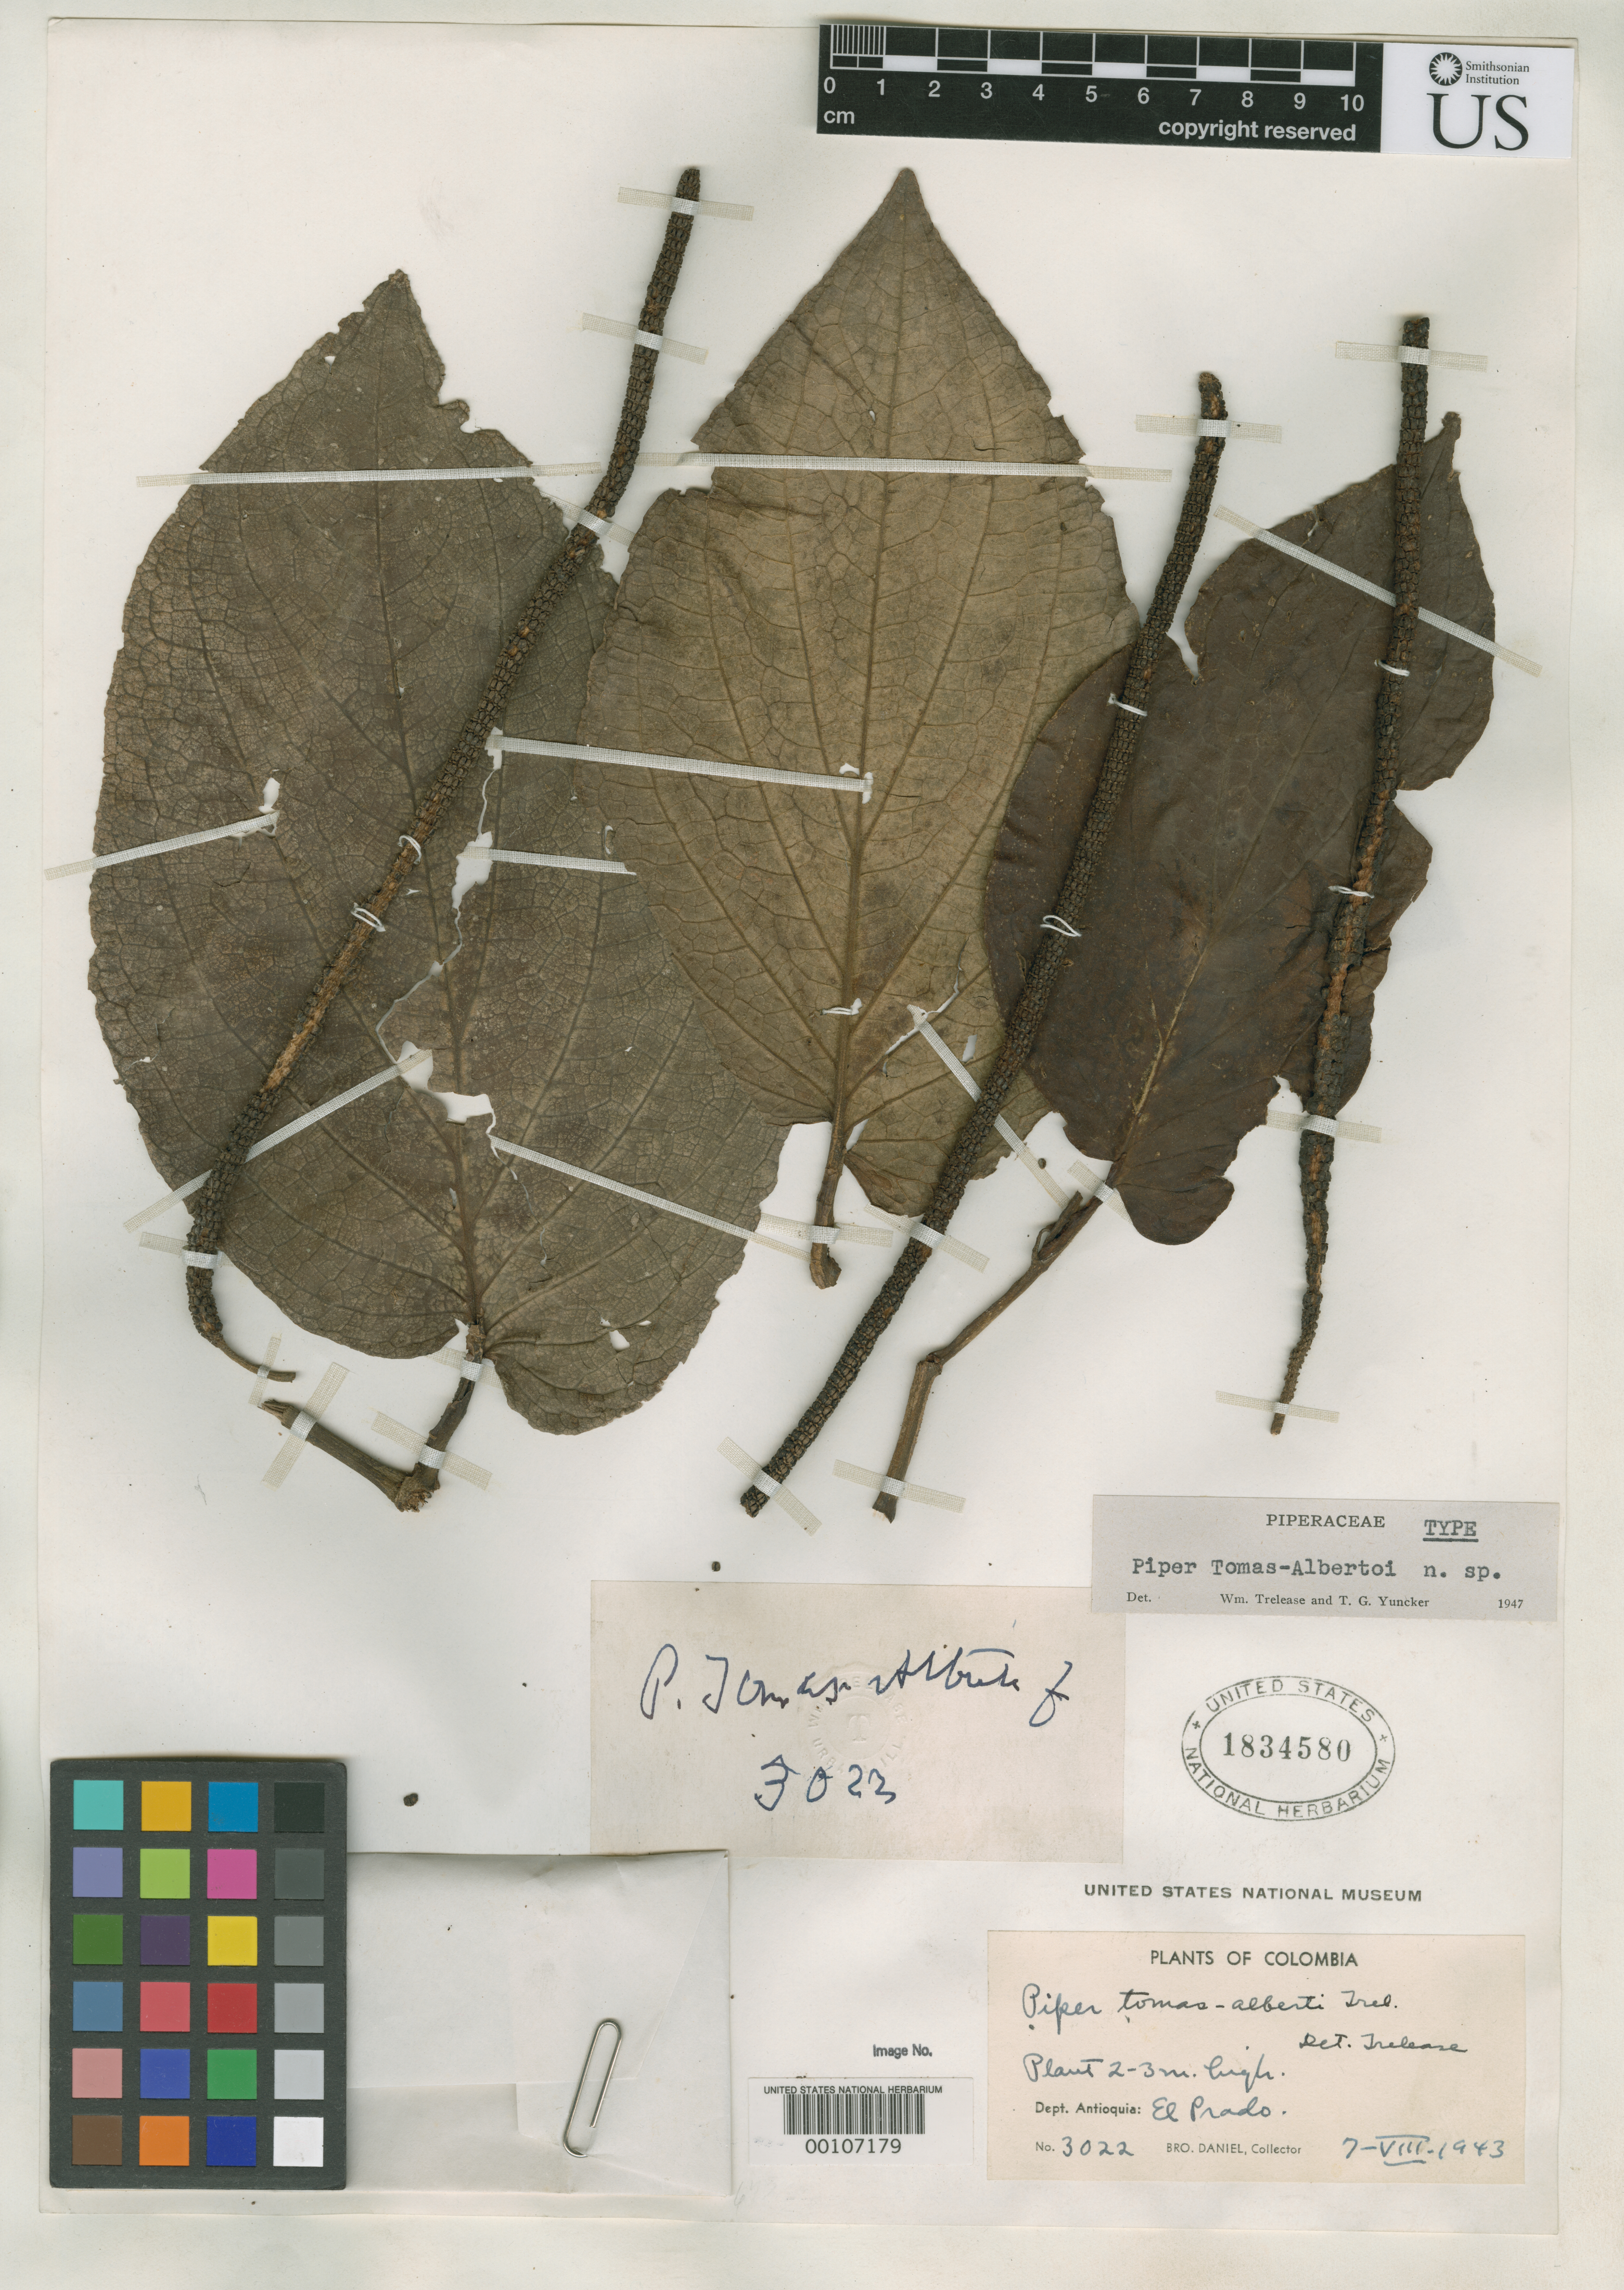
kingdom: Plantae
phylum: Tracheophyta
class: Magnoliopsida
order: Piperales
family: Piperaceae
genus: Piper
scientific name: Piper tomas-albertoi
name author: Trel. & Yunck.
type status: Holotype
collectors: Bro. Daniel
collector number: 3022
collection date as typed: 07 Jul 1943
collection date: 1943-07-07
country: Colombia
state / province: Antioquia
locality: El Prado.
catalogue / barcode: US 1834580